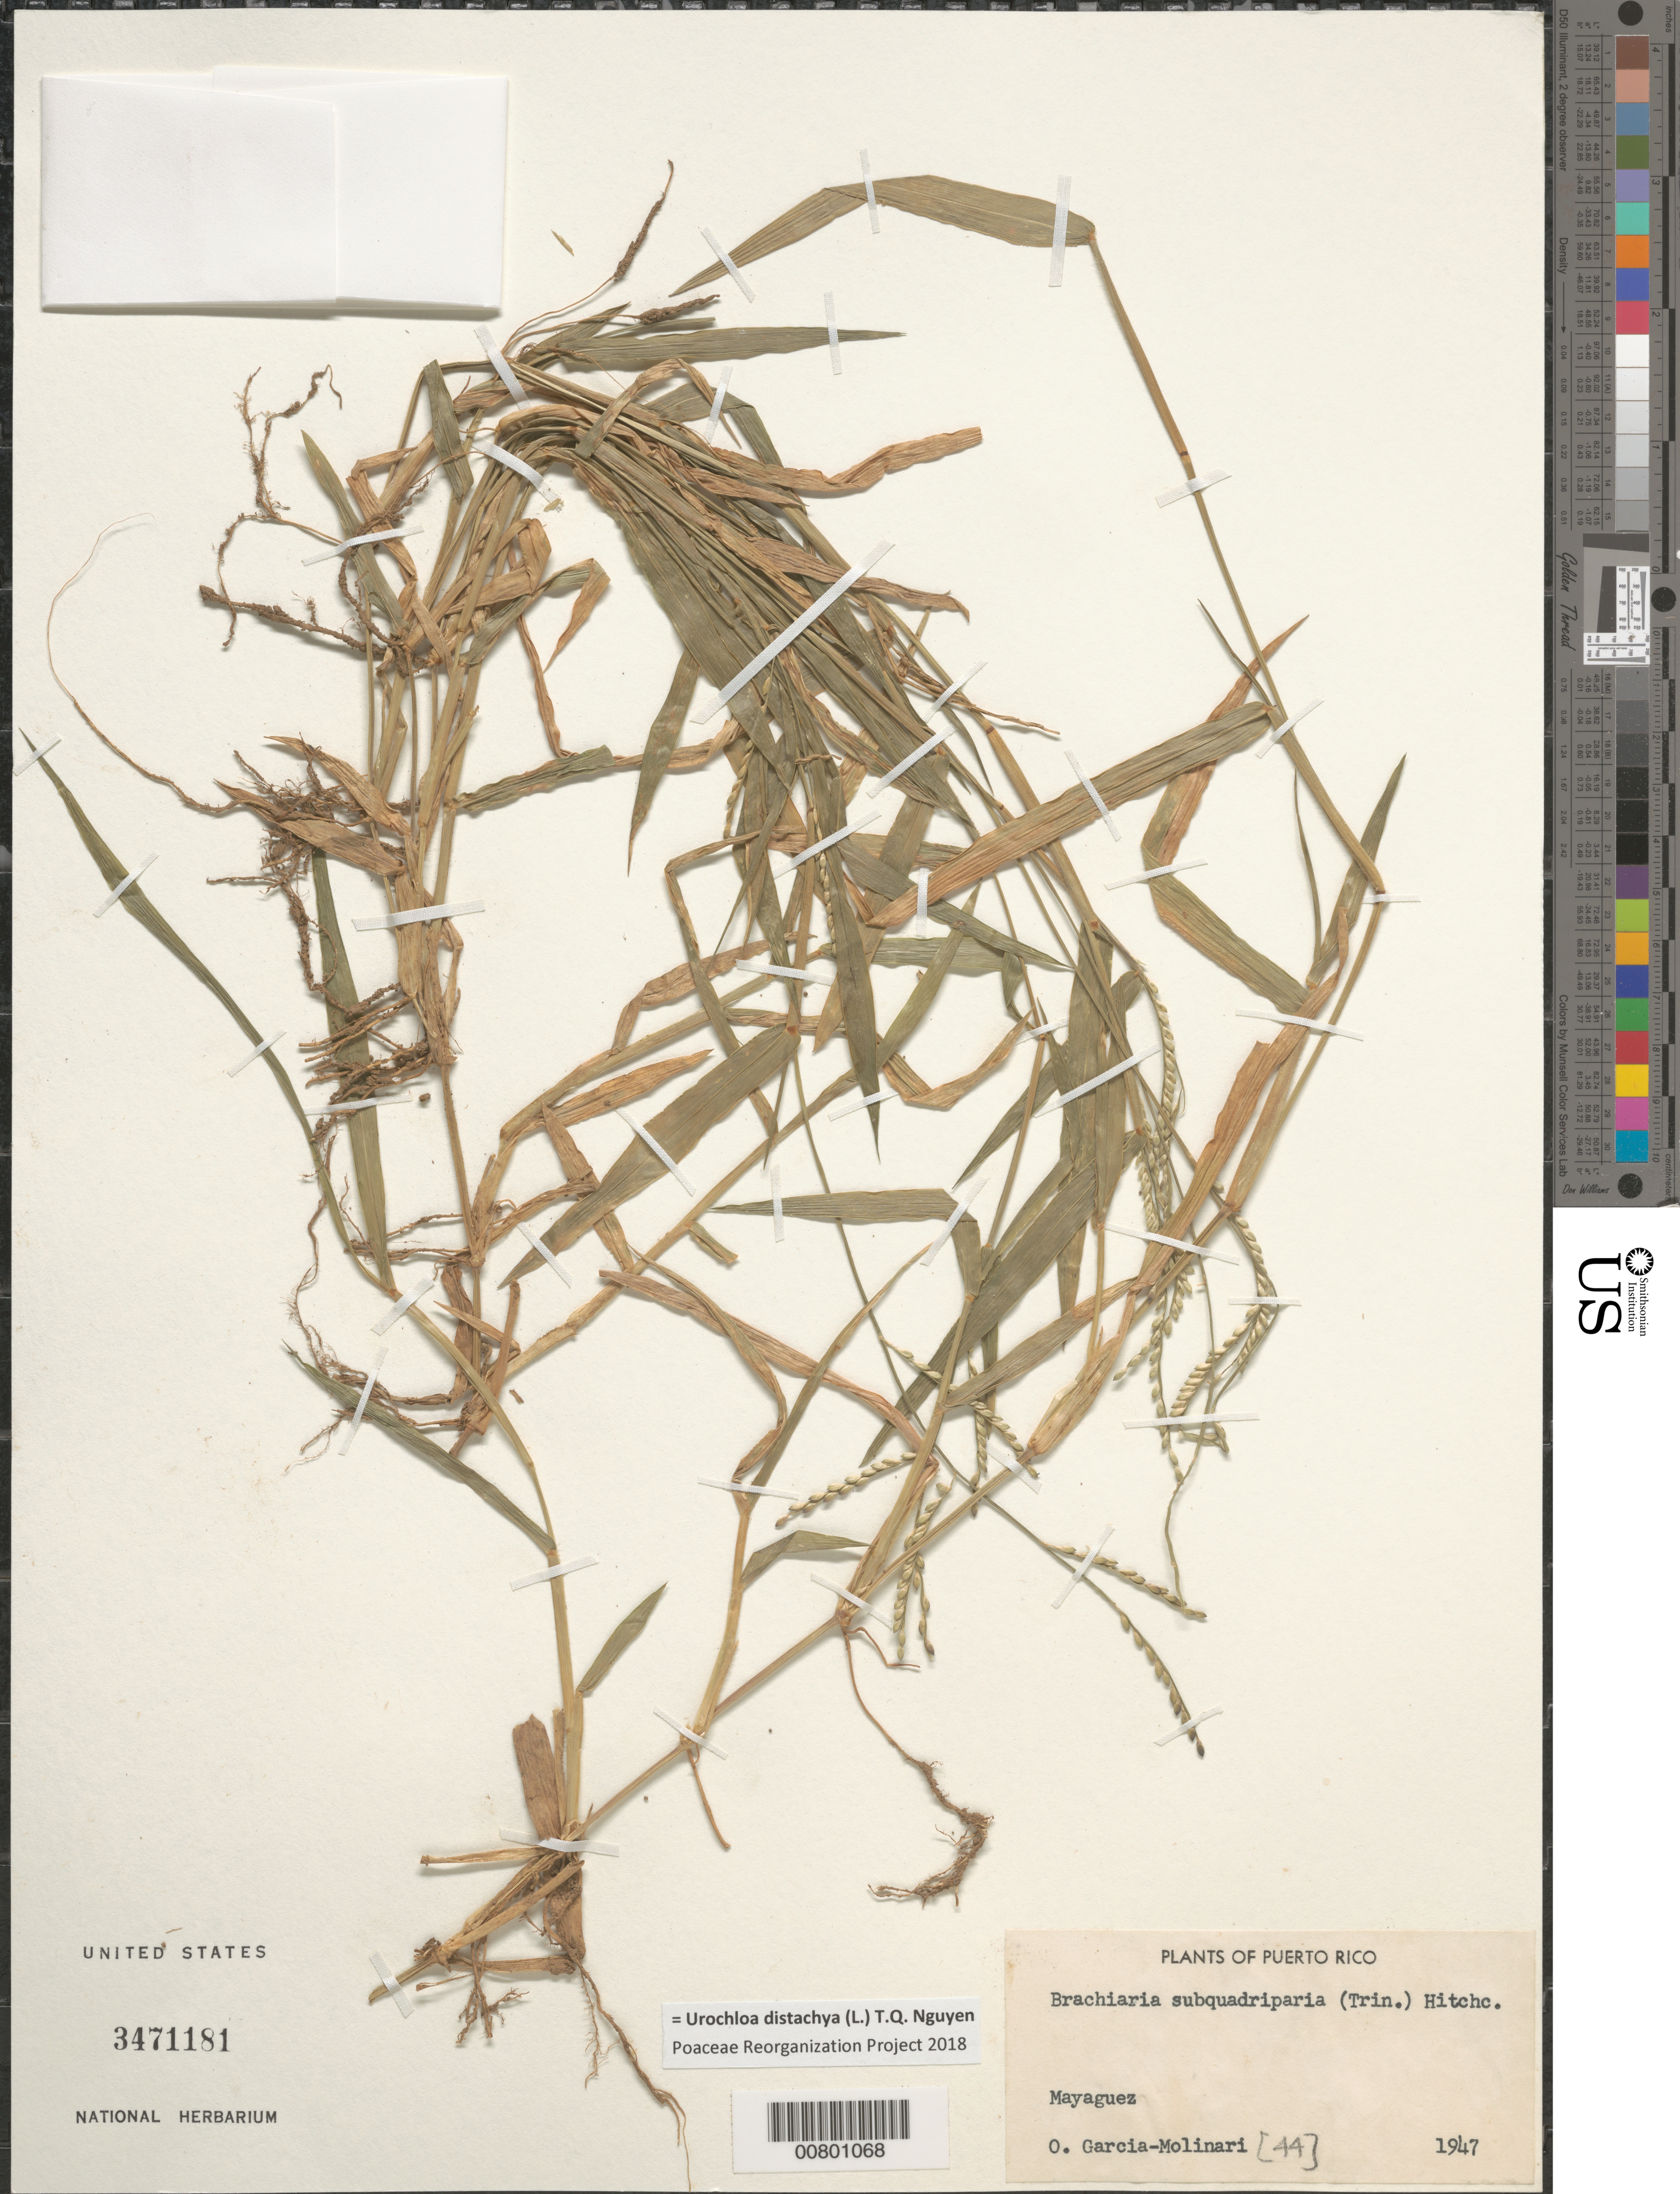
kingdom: Plantae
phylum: Tracheophyta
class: Liliopsida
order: Poales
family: Poaceae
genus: Urochloa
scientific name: Urochloa distachya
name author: (L.) T.Q. Nguyen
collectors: O. García-Molinari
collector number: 44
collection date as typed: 1947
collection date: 1947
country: Puerto Rico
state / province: Mayagüez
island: Puerto Rico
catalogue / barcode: US 3471181